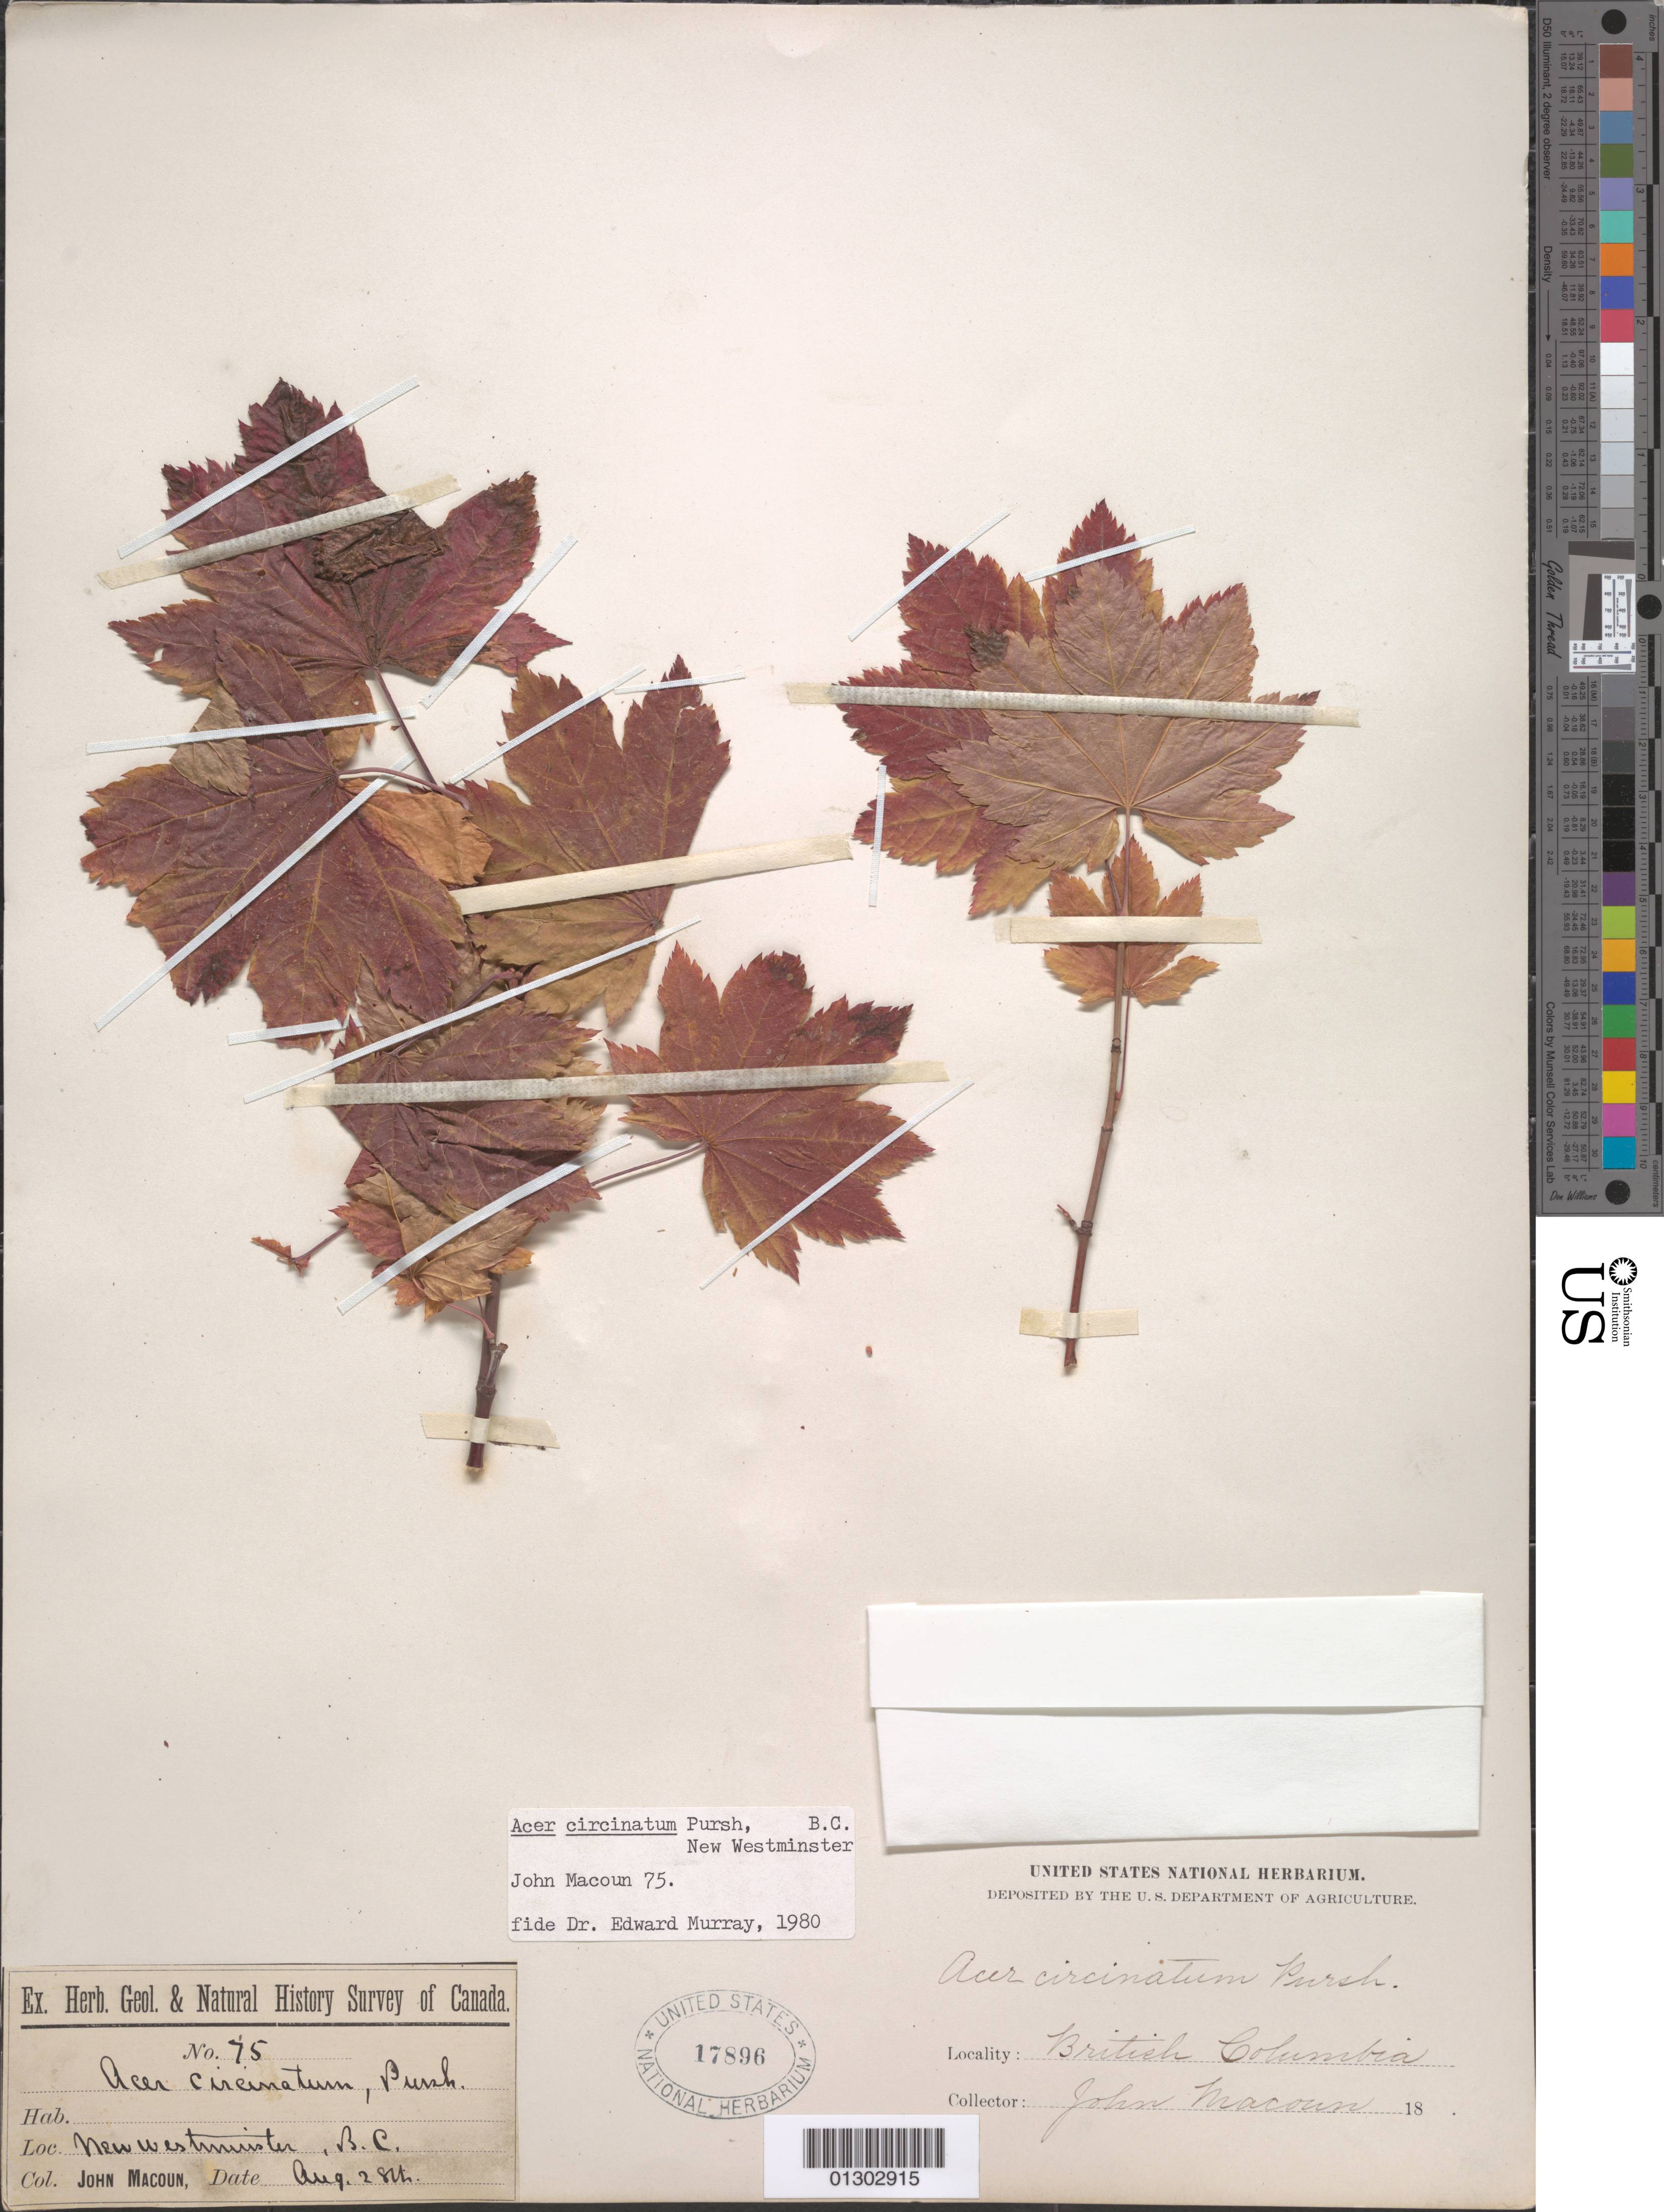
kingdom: Plantae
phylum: Tracheophyta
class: Magnoliopsida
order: Sapindales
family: Sapindaceae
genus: Acer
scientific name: Acer circinatum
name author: Pursh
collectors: J. Macoun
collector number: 75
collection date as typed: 28 Aug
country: Canada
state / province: British Columbia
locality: New Westminster.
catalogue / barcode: US 17896